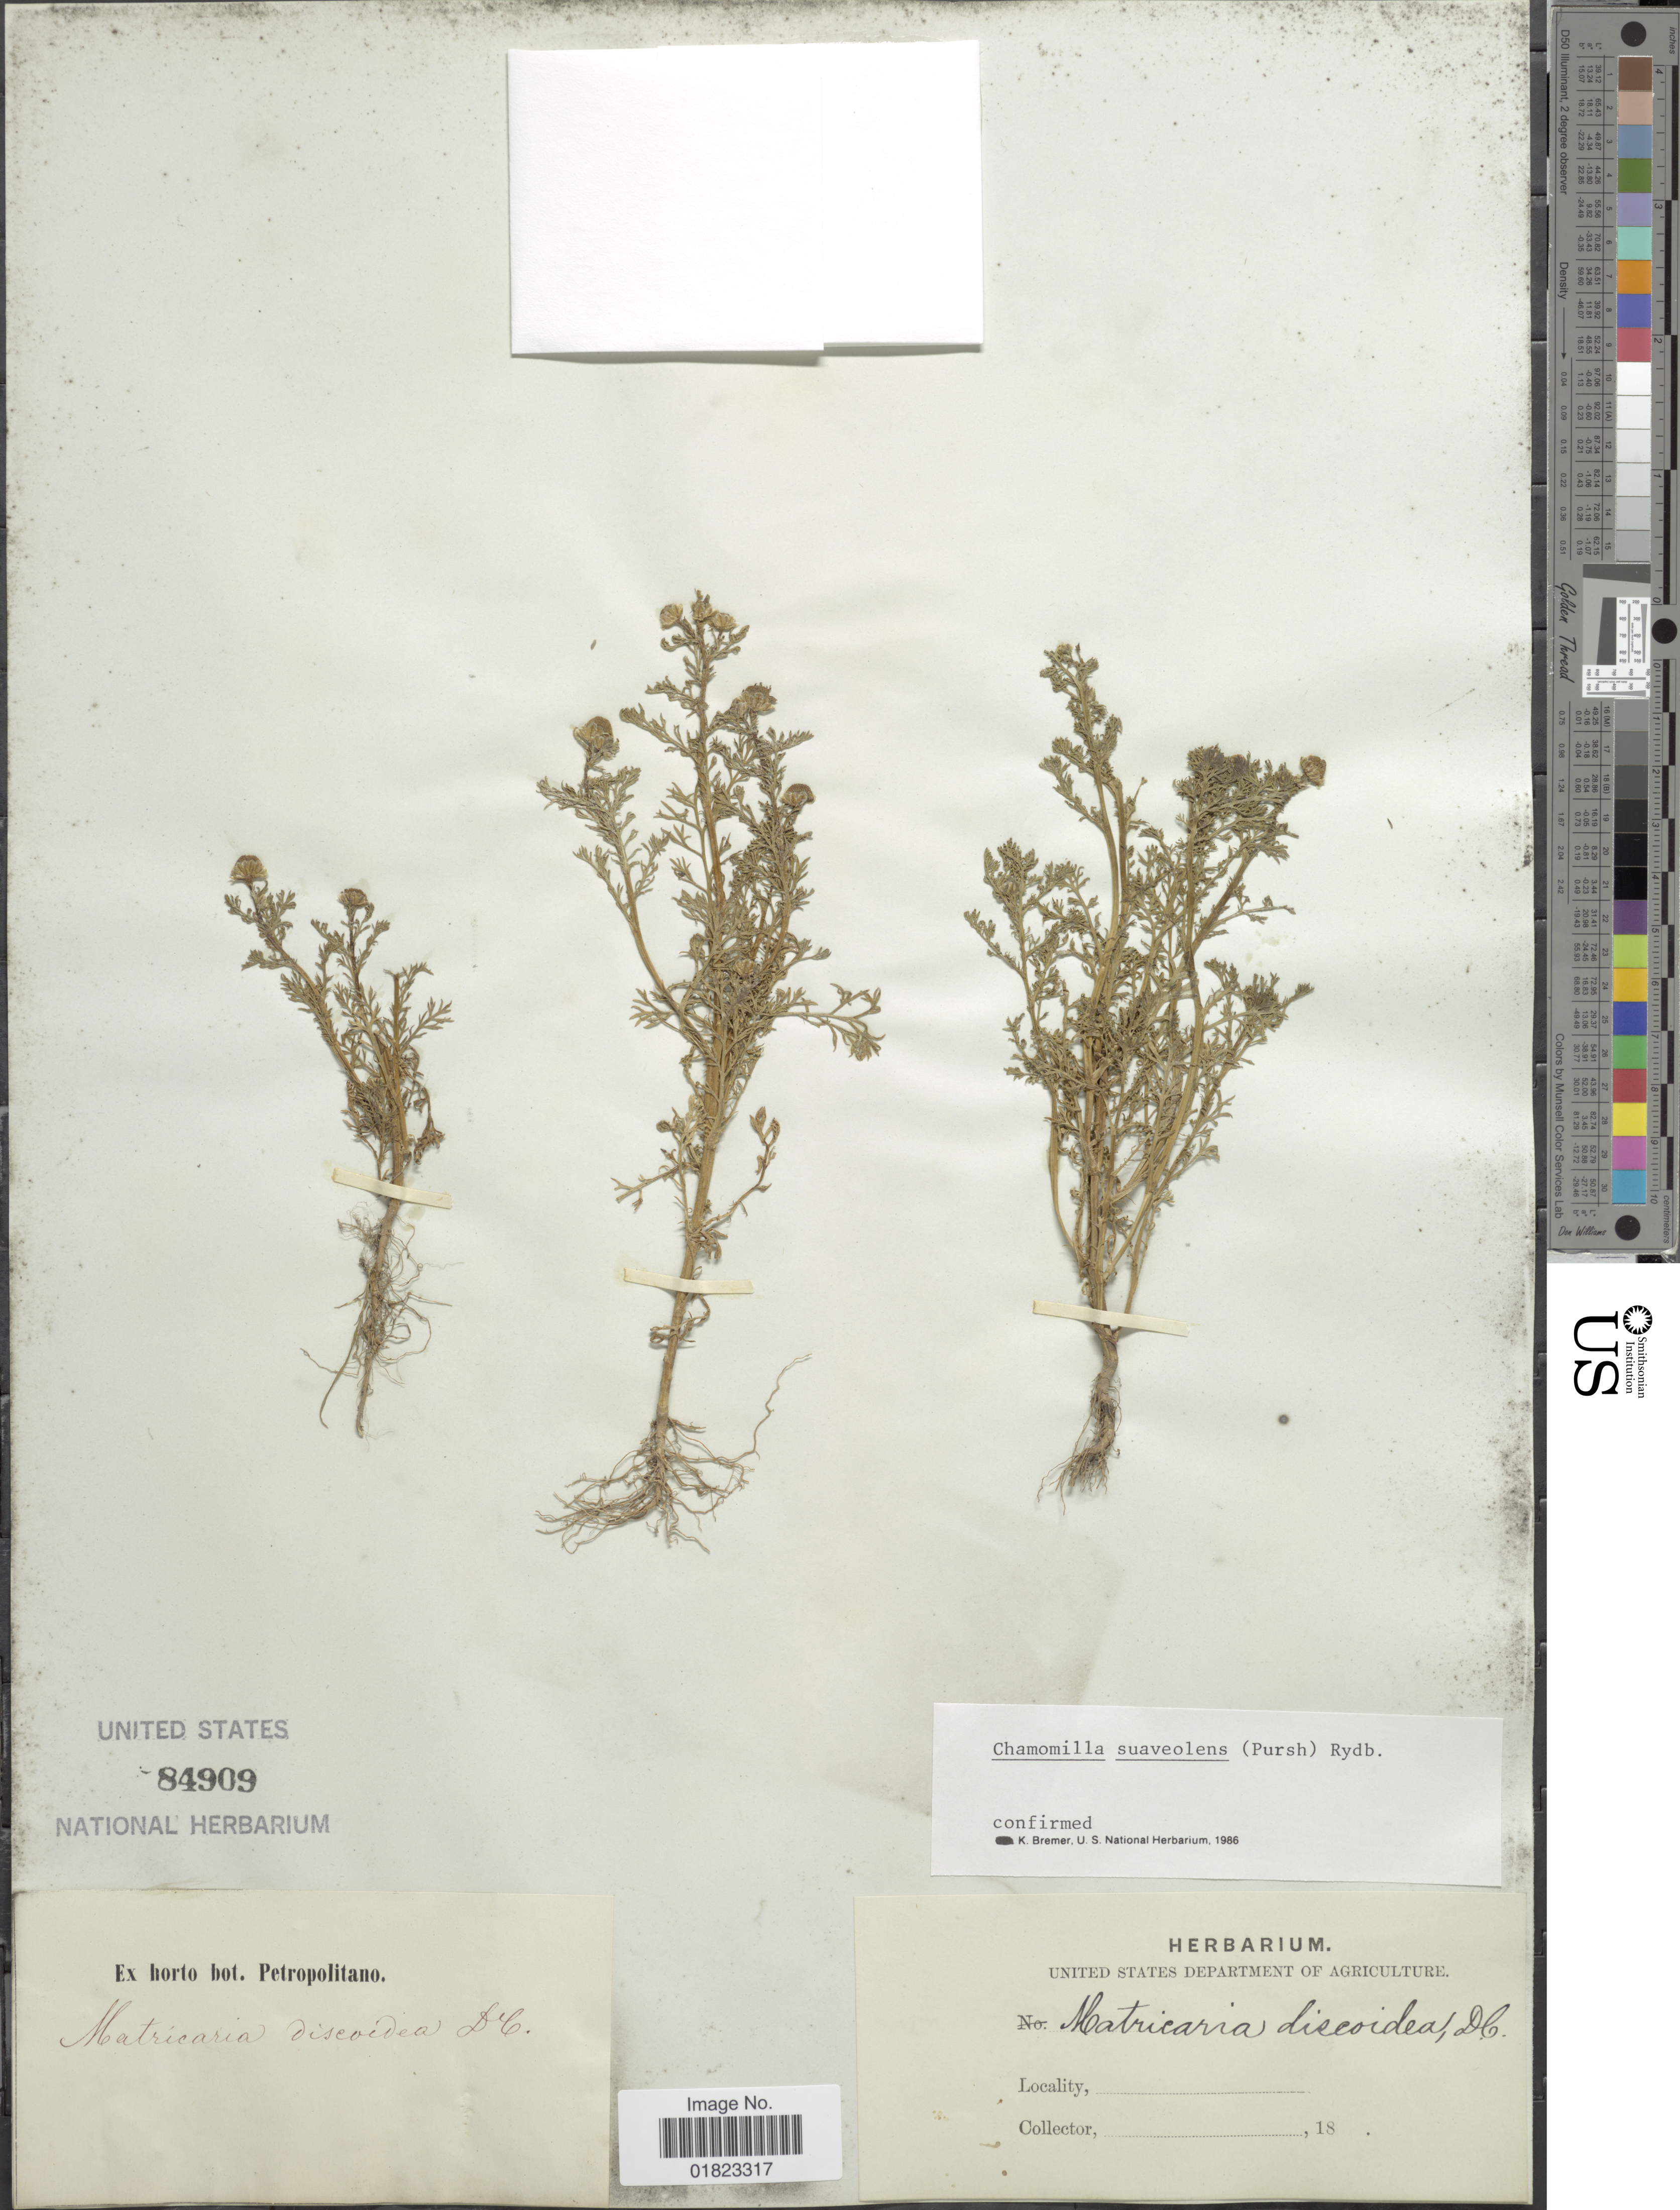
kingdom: Plantae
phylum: Tracheophyta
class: Magnoliopsida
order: Asterales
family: Asteraceae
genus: Matricaria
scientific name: Matricaria matricarioides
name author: (Less.) Porter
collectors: ex Horto Bot. Petropolitano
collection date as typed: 18